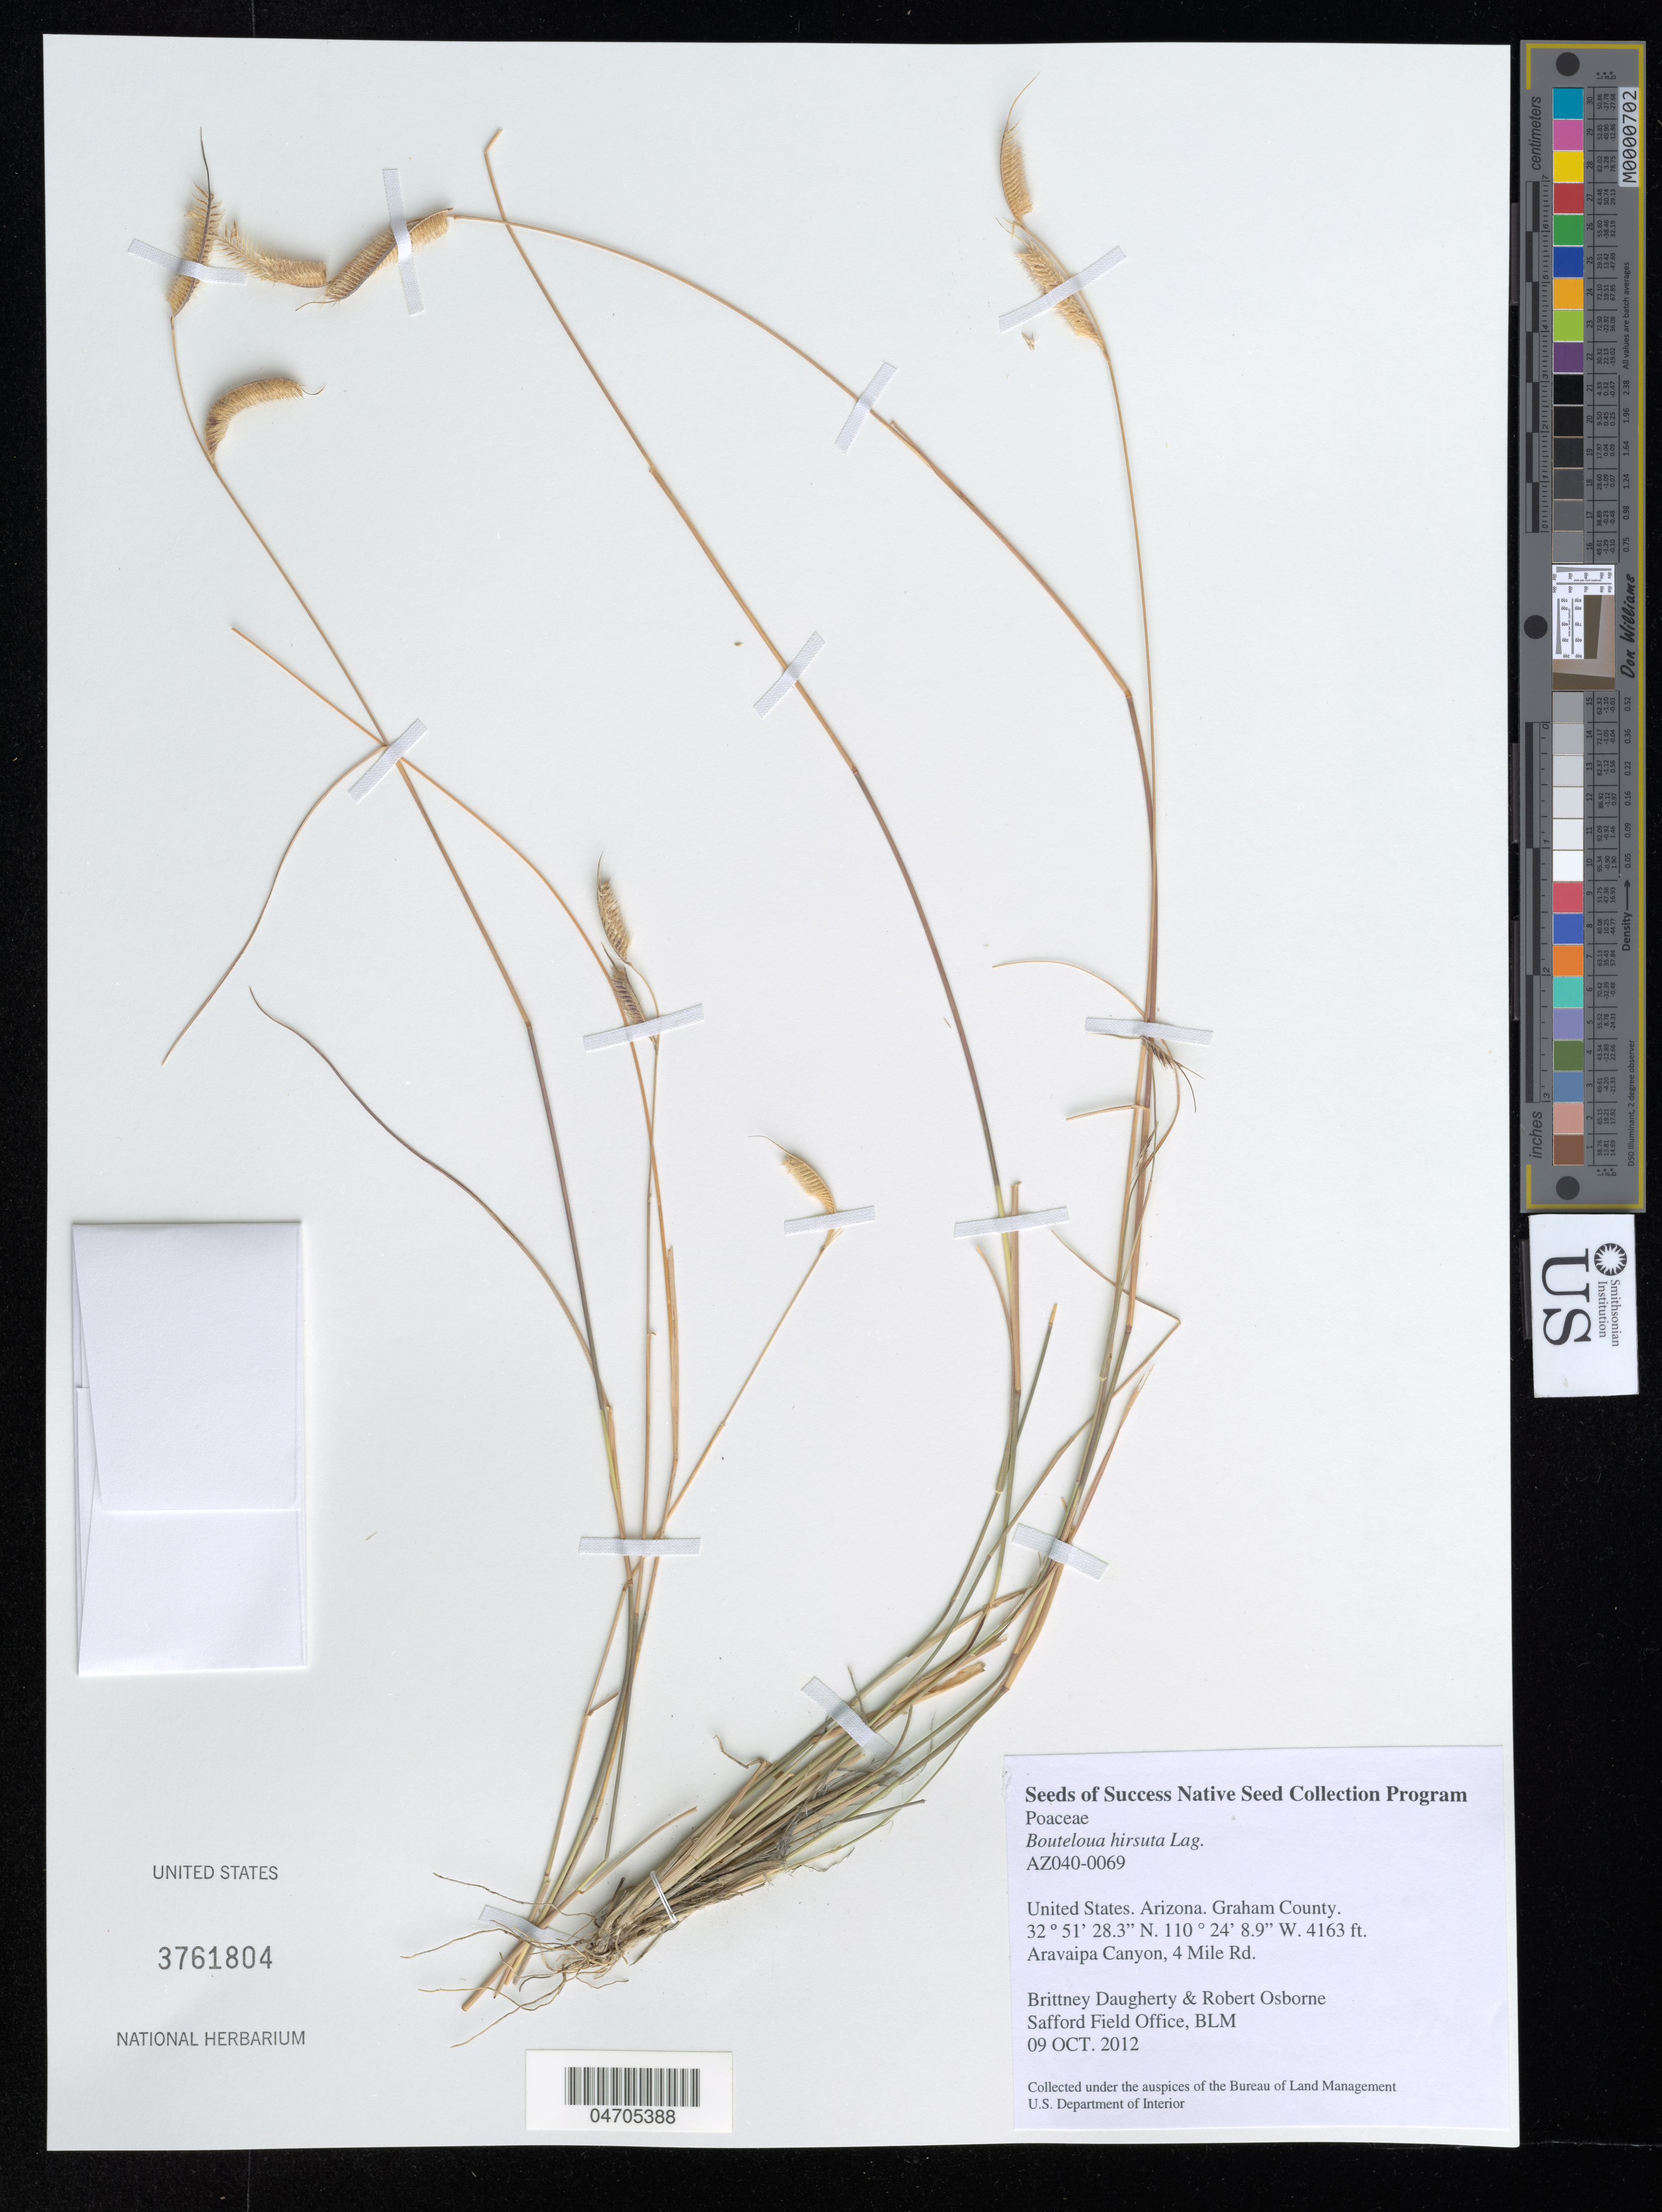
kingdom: Plantae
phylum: Tracheophyta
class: Liliopsida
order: Poales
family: Poaceae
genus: Bouteloua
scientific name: Bouteloua hirsuta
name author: Lag.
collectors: B. Daugherty & R. Osborne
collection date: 2012-10-09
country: United States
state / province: Arizona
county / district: Graham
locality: Graham County. Aravaipa Canyon, 4 Mile Rd.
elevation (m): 1269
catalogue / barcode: US 3761804